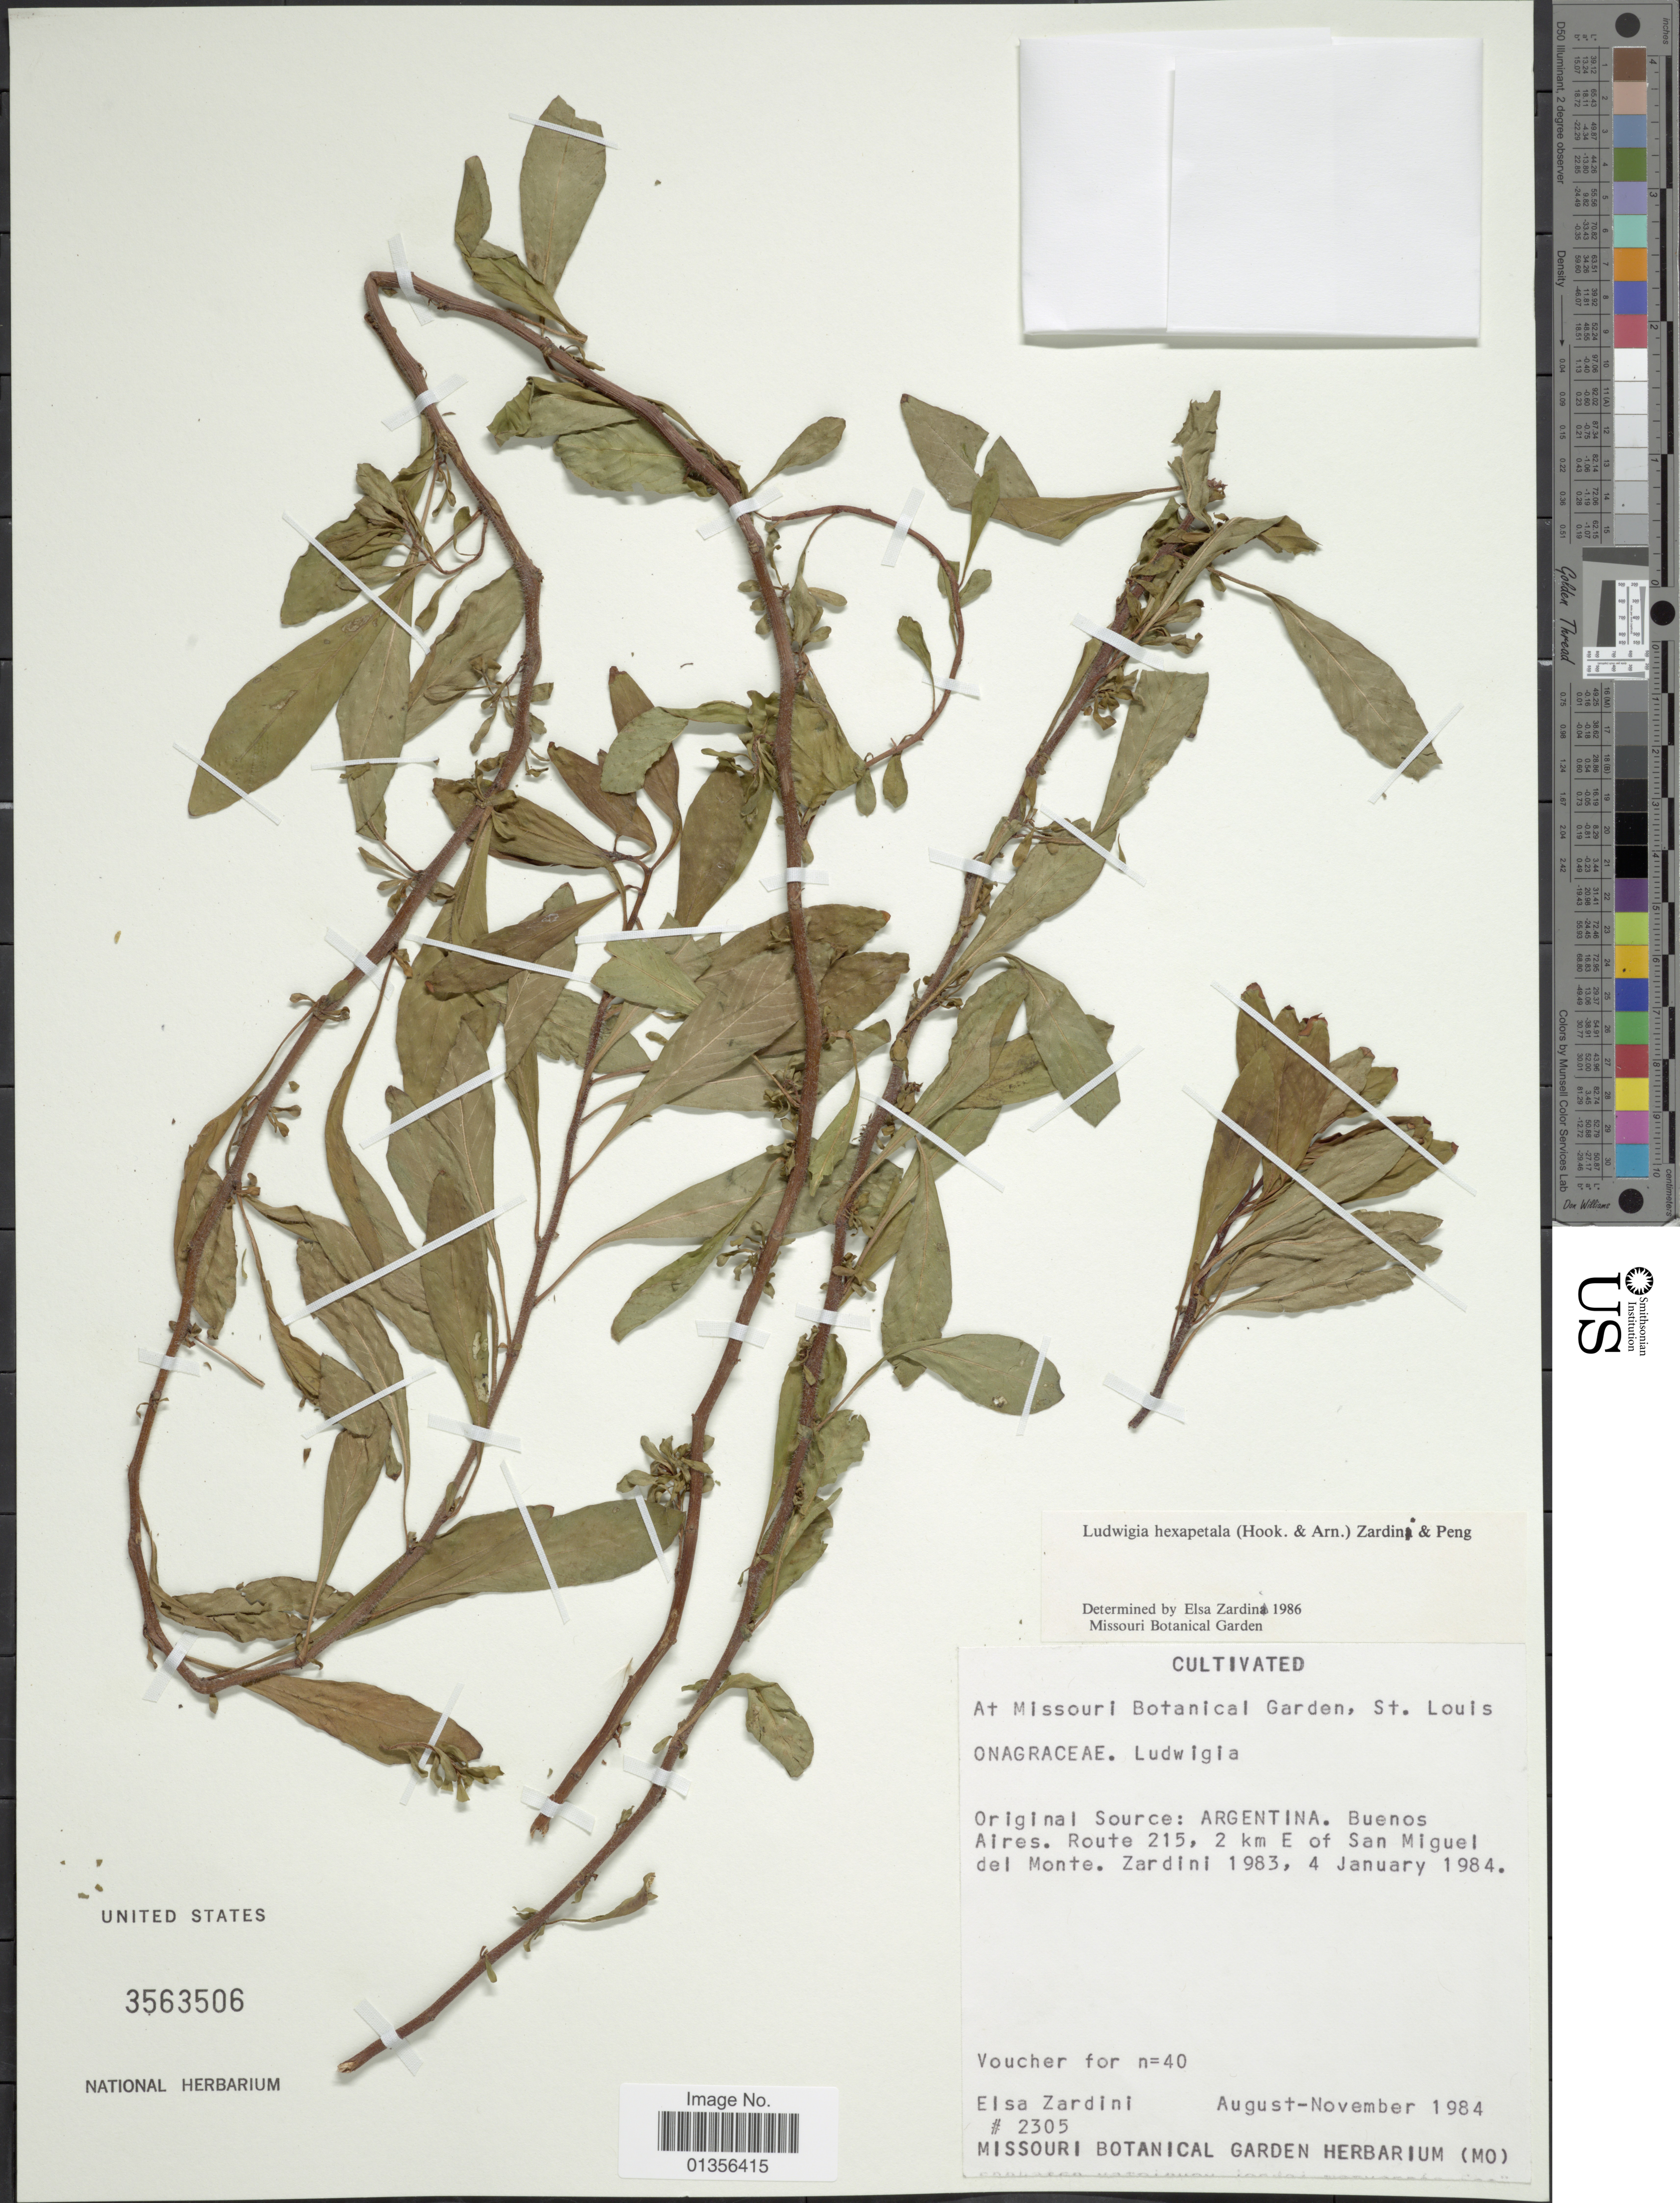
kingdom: Plantae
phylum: Tracheophyta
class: Magnoliopsida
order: Myrtales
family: Onagraceae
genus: Ludwigia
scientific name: Ludwigia hexapetala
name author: (Hook. & Arn.) Zardini et al.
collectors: E. M. Zardini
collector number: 2305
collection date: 1984-08/1984-11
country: United States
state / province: Missouri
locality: At Missouri Botanical Garden, St. Louis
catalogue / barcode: US 3563506